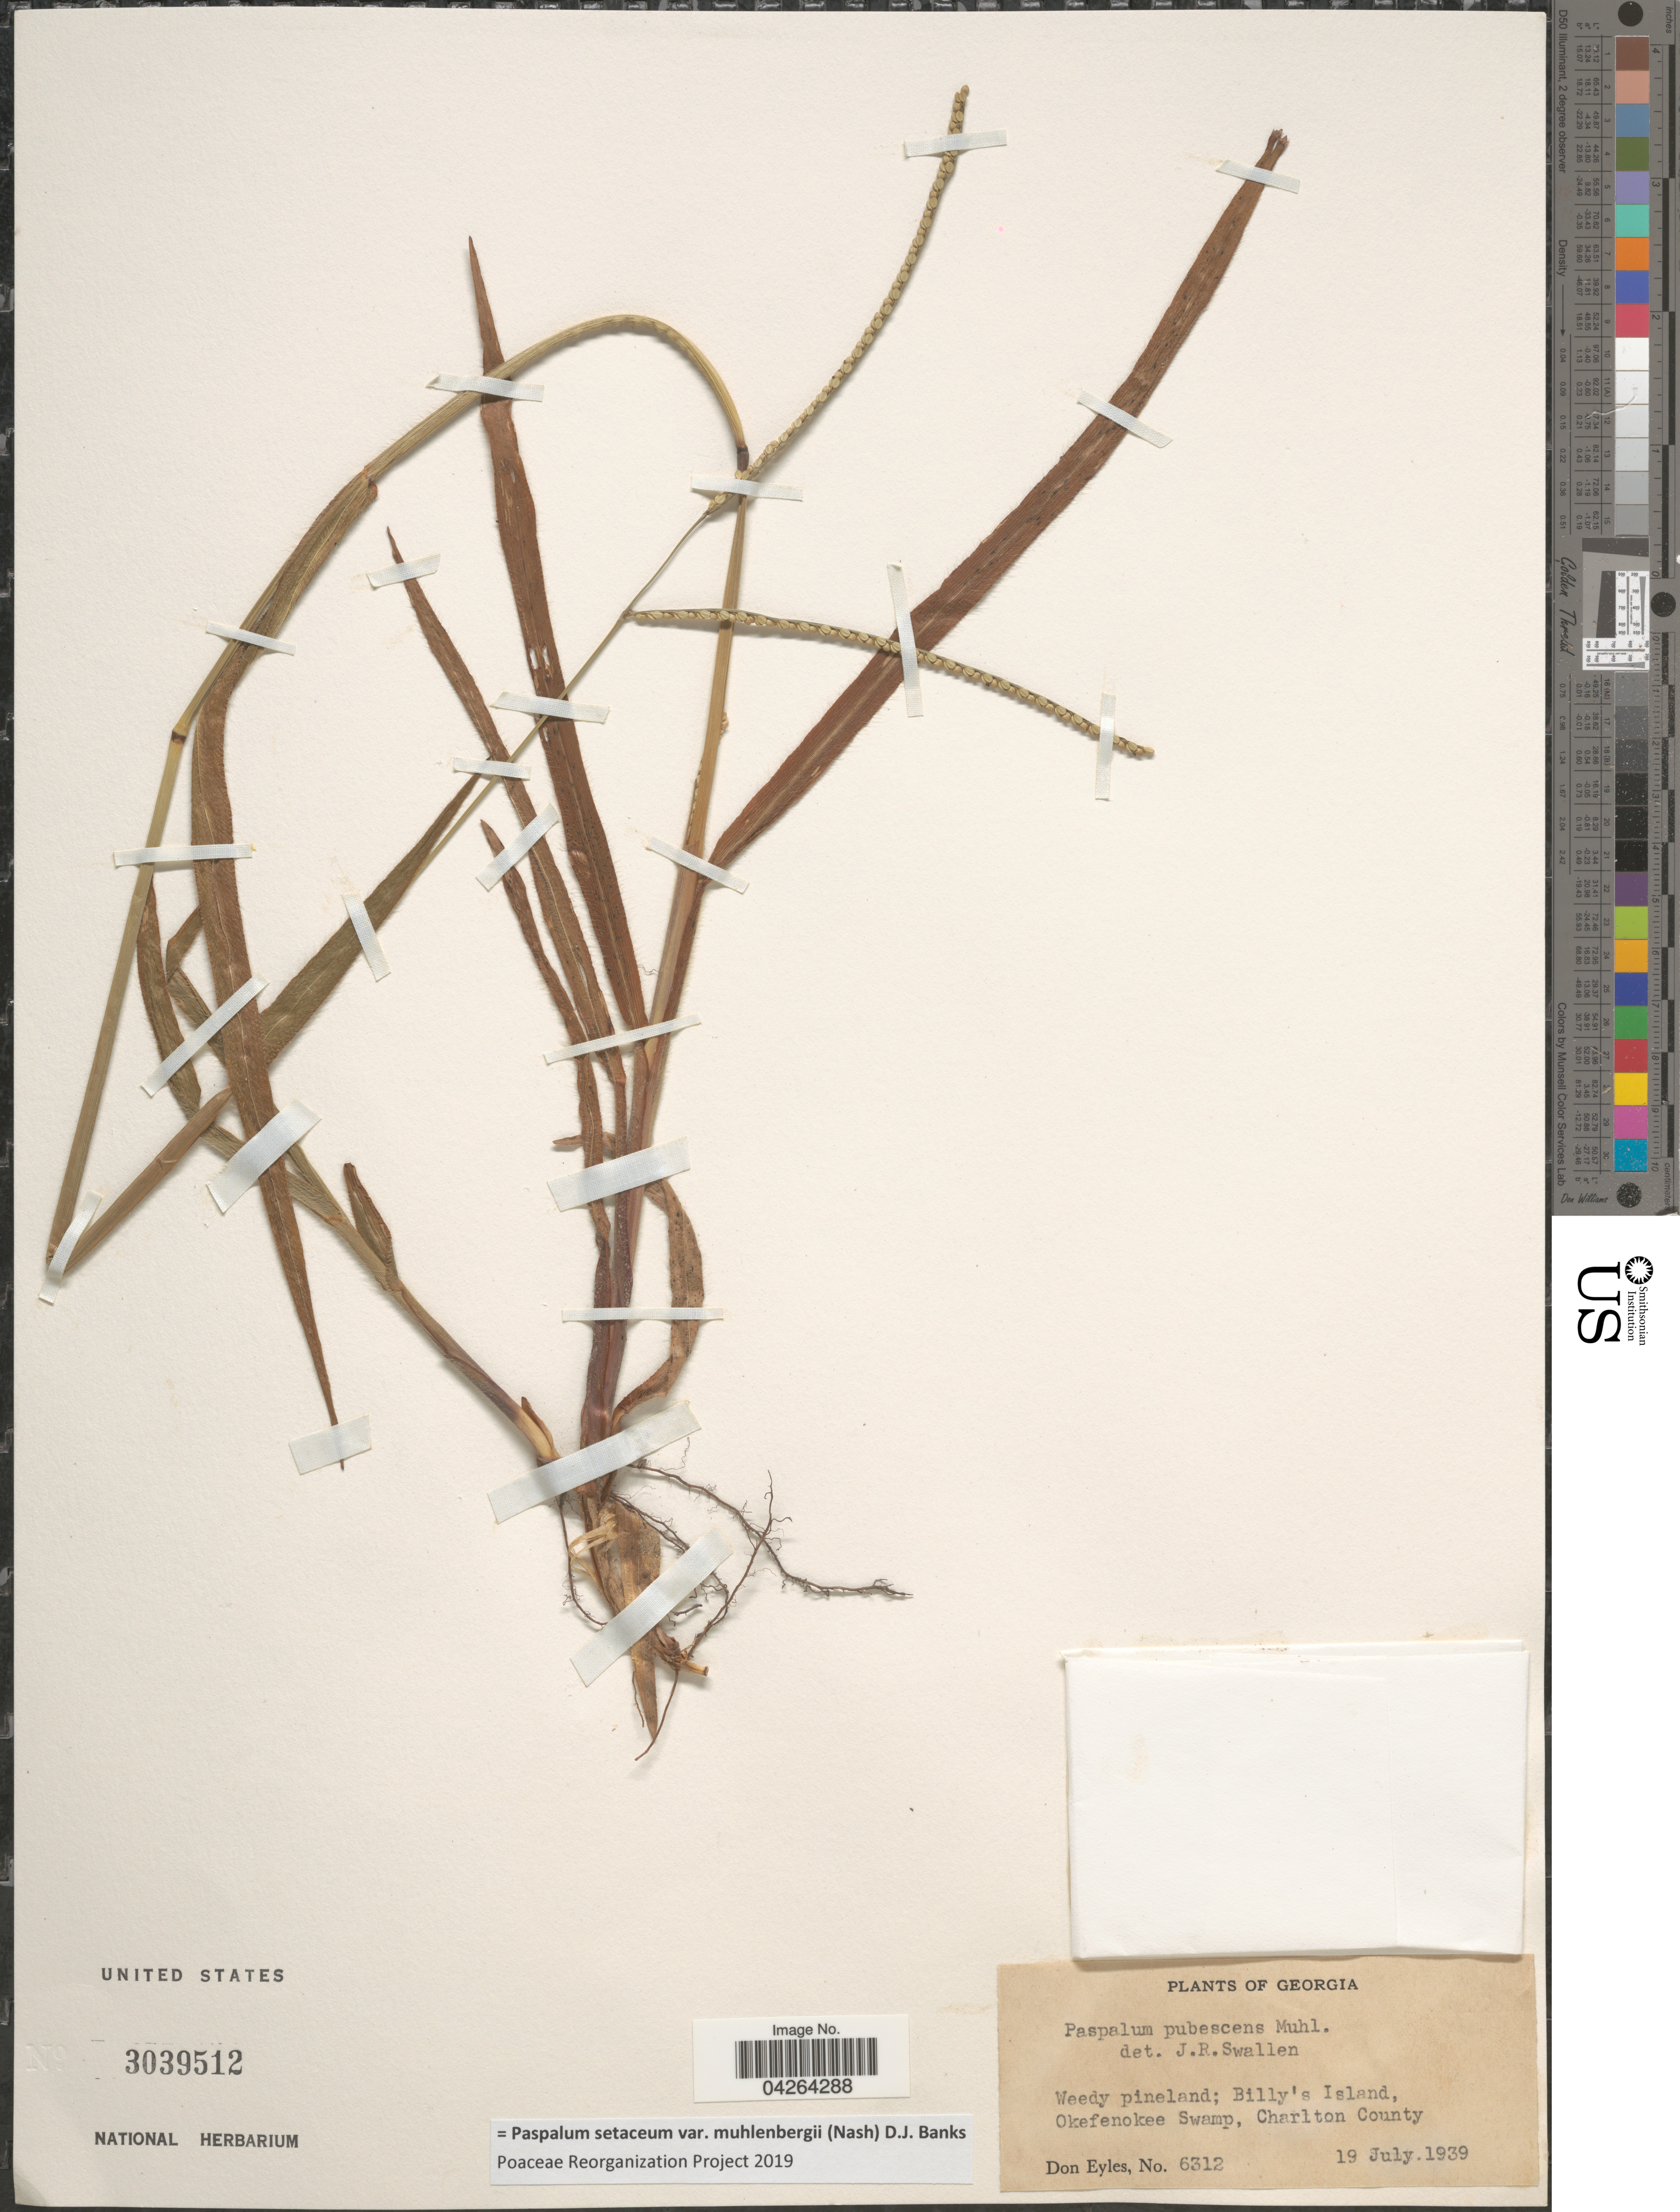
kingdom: Plantae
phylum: Tracheophyta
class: Liliopsida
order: Poales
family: Poaceae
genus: Paspalum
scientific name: Paspalum setaceum var. muhlenbergii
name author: (Nash) D.J. Banks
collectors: D. Eyles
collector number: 6312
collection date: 1939-07-19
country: United States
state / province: Georgia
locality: Weedy pineland; Billy's Island, Okefenokee Swamp, Charlton County.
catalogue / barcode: US 3039512